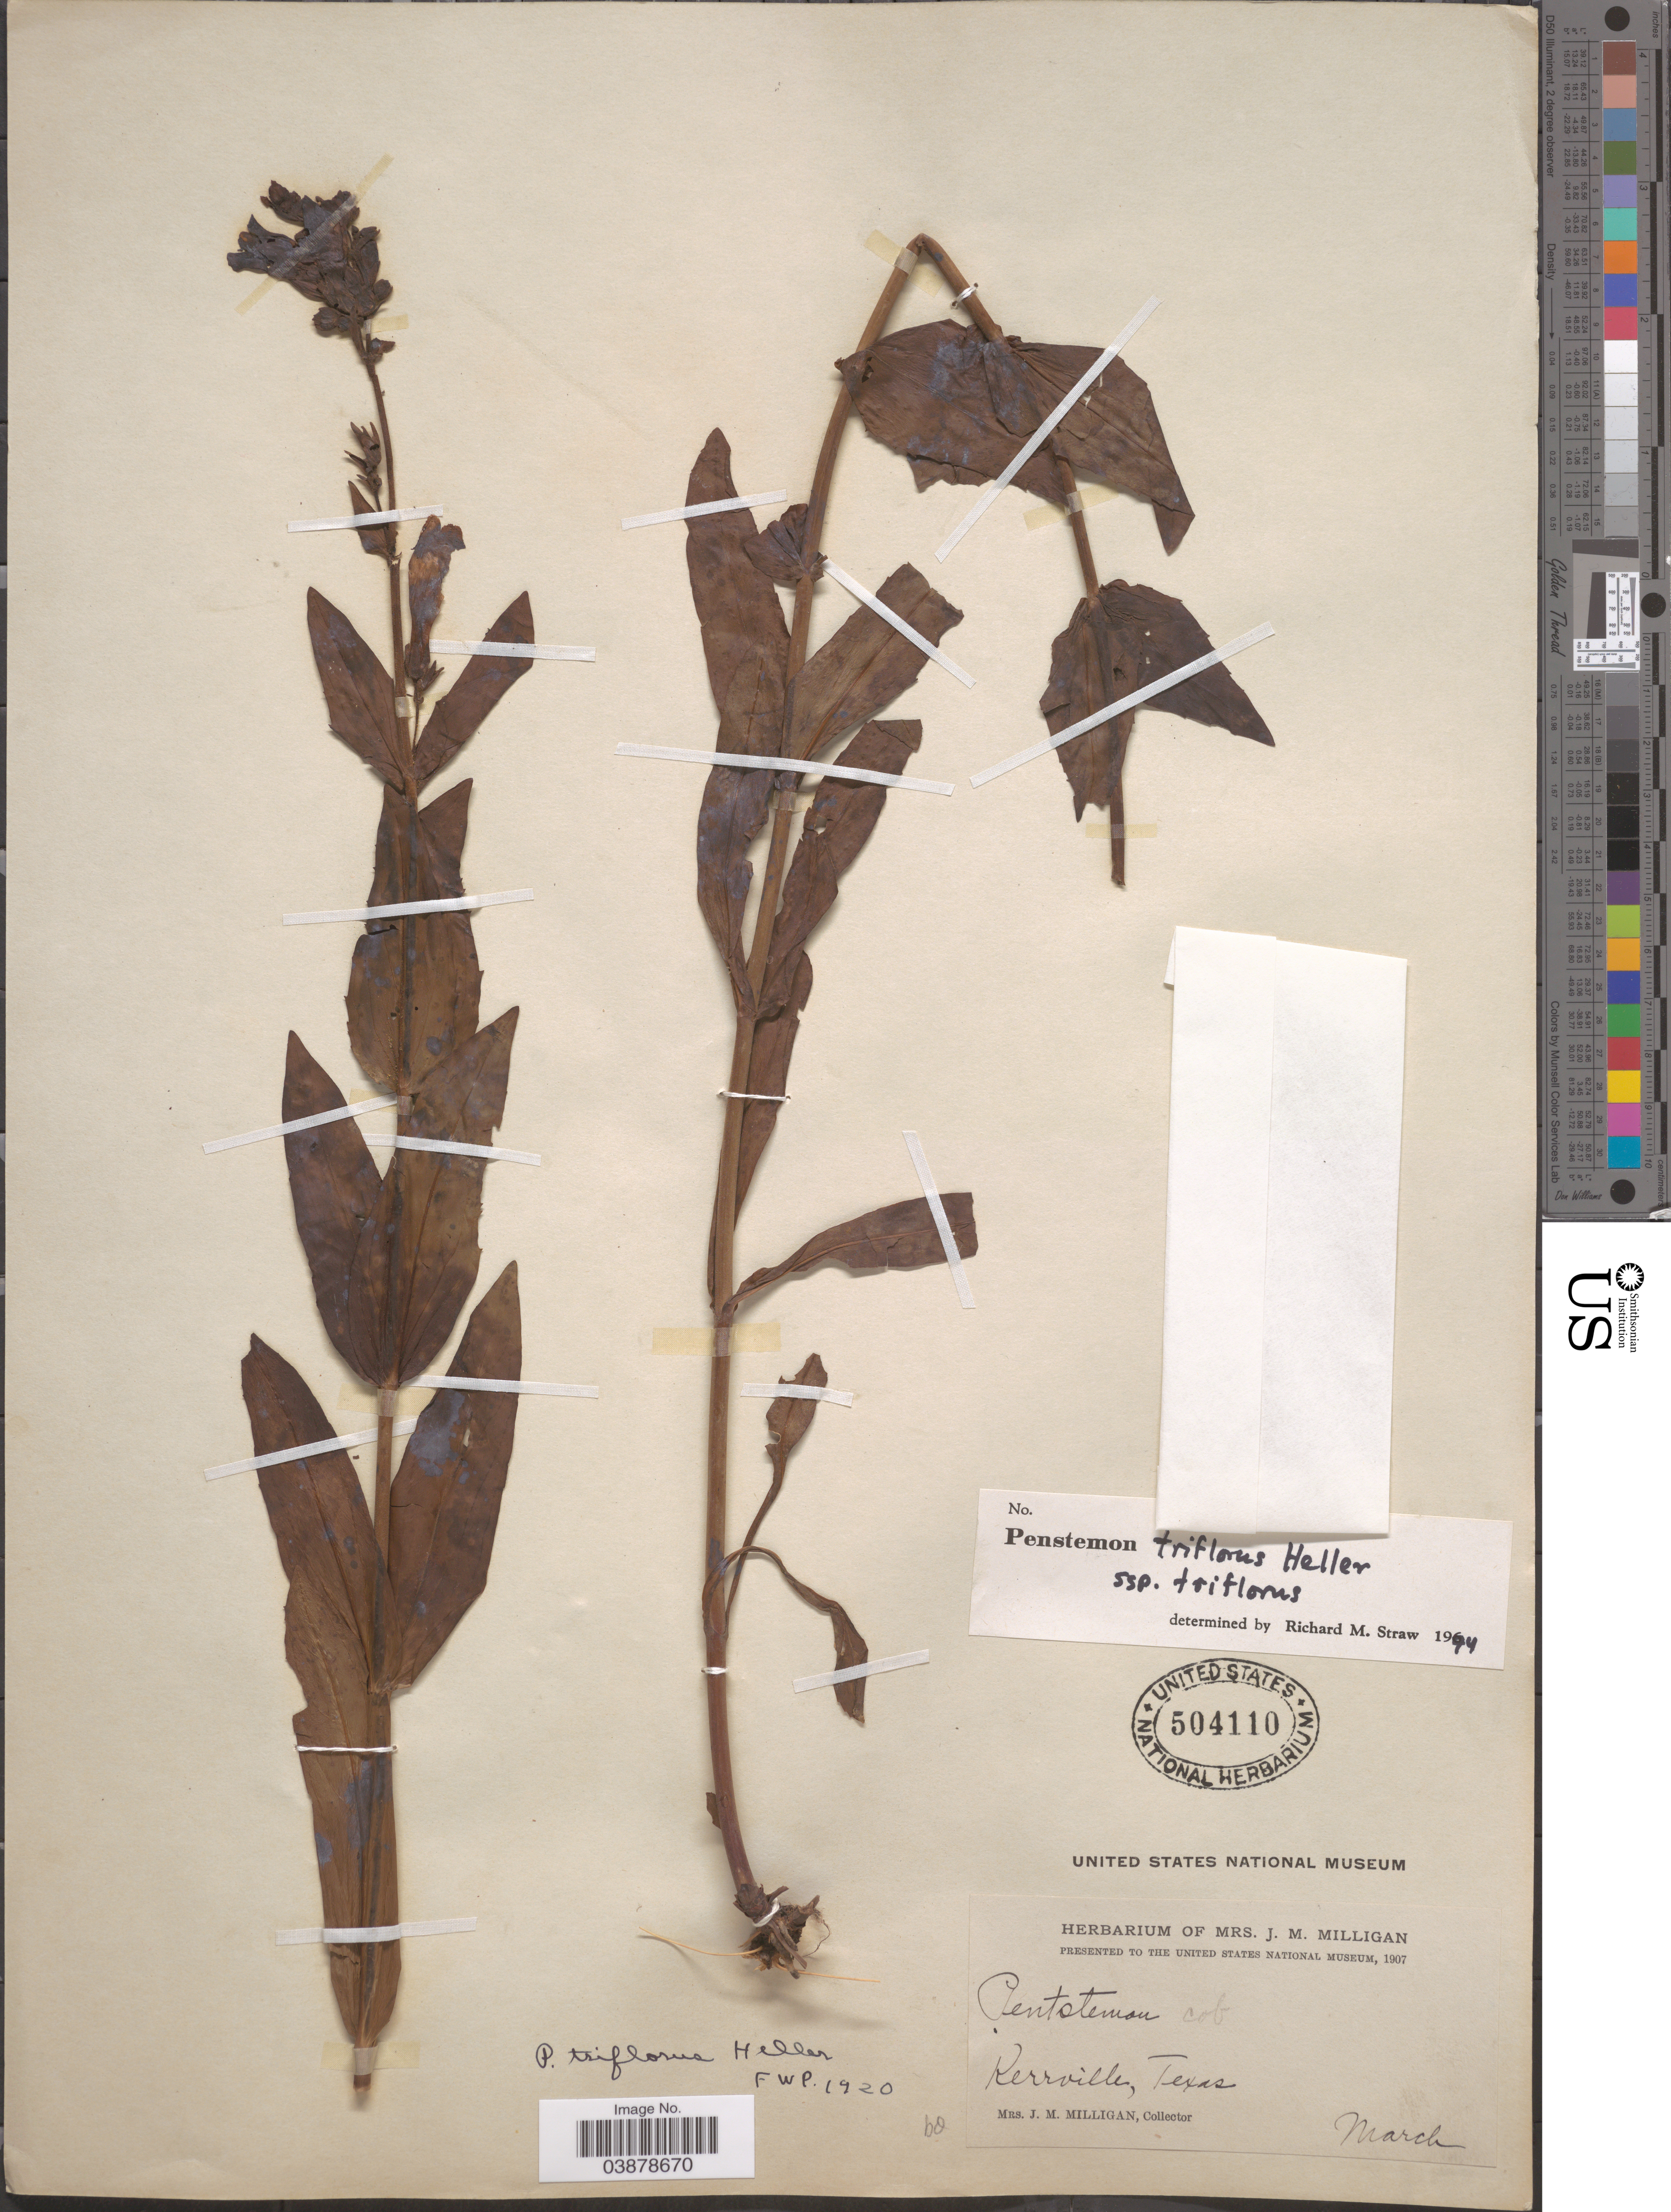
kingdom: Plantae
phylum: Tracheophyta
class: Magnoliopsida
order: Lamiales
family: Plantaginaceae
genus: Penstemon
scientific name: Penstemon triflorus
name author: A. Heller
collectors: J. Milligan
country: United States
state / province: Texas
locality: Kerrville.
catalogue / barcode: US 504110